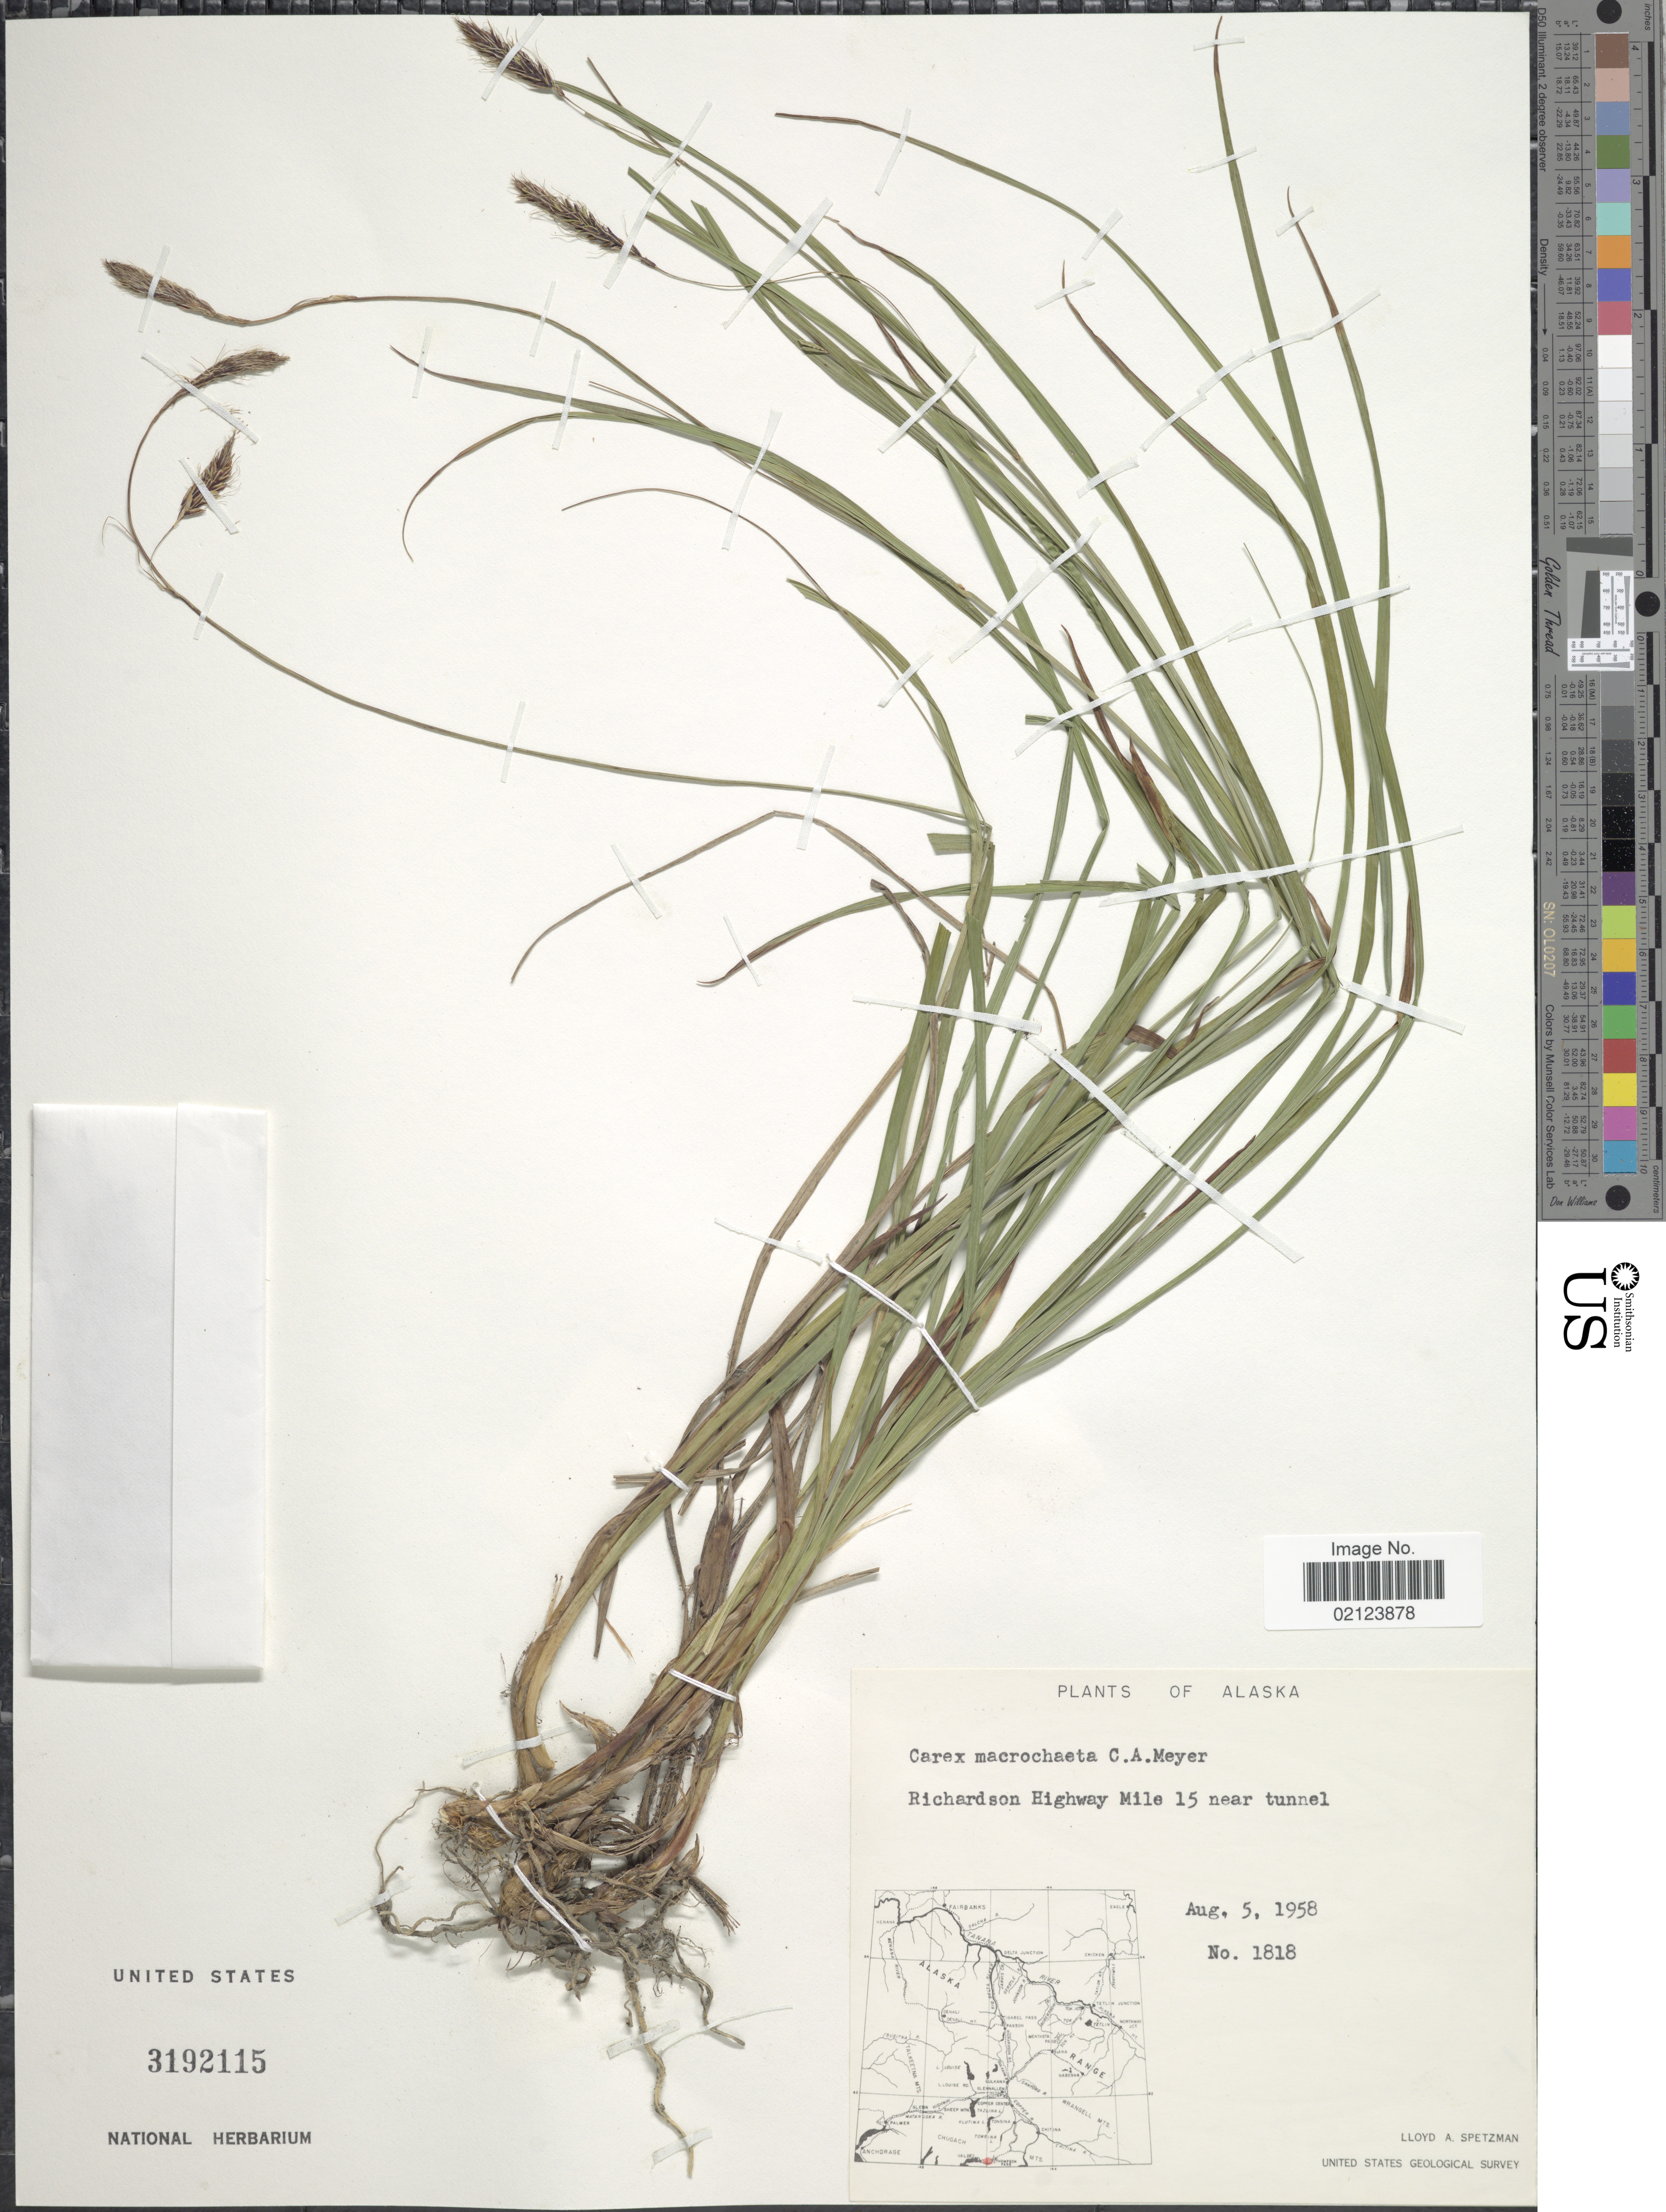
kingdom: Plantae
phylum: Tracheophyta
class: Liliopsida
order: Poales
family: Cyperaceae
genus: Carex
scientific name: Carex macrochaeta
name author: C.A. Mey.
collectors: L. Spetzman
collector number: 1818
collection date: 1958-08-05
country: United States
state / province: Alaska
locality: Richardson Highway Mile 15 near tunnel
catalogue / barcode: US 3182115